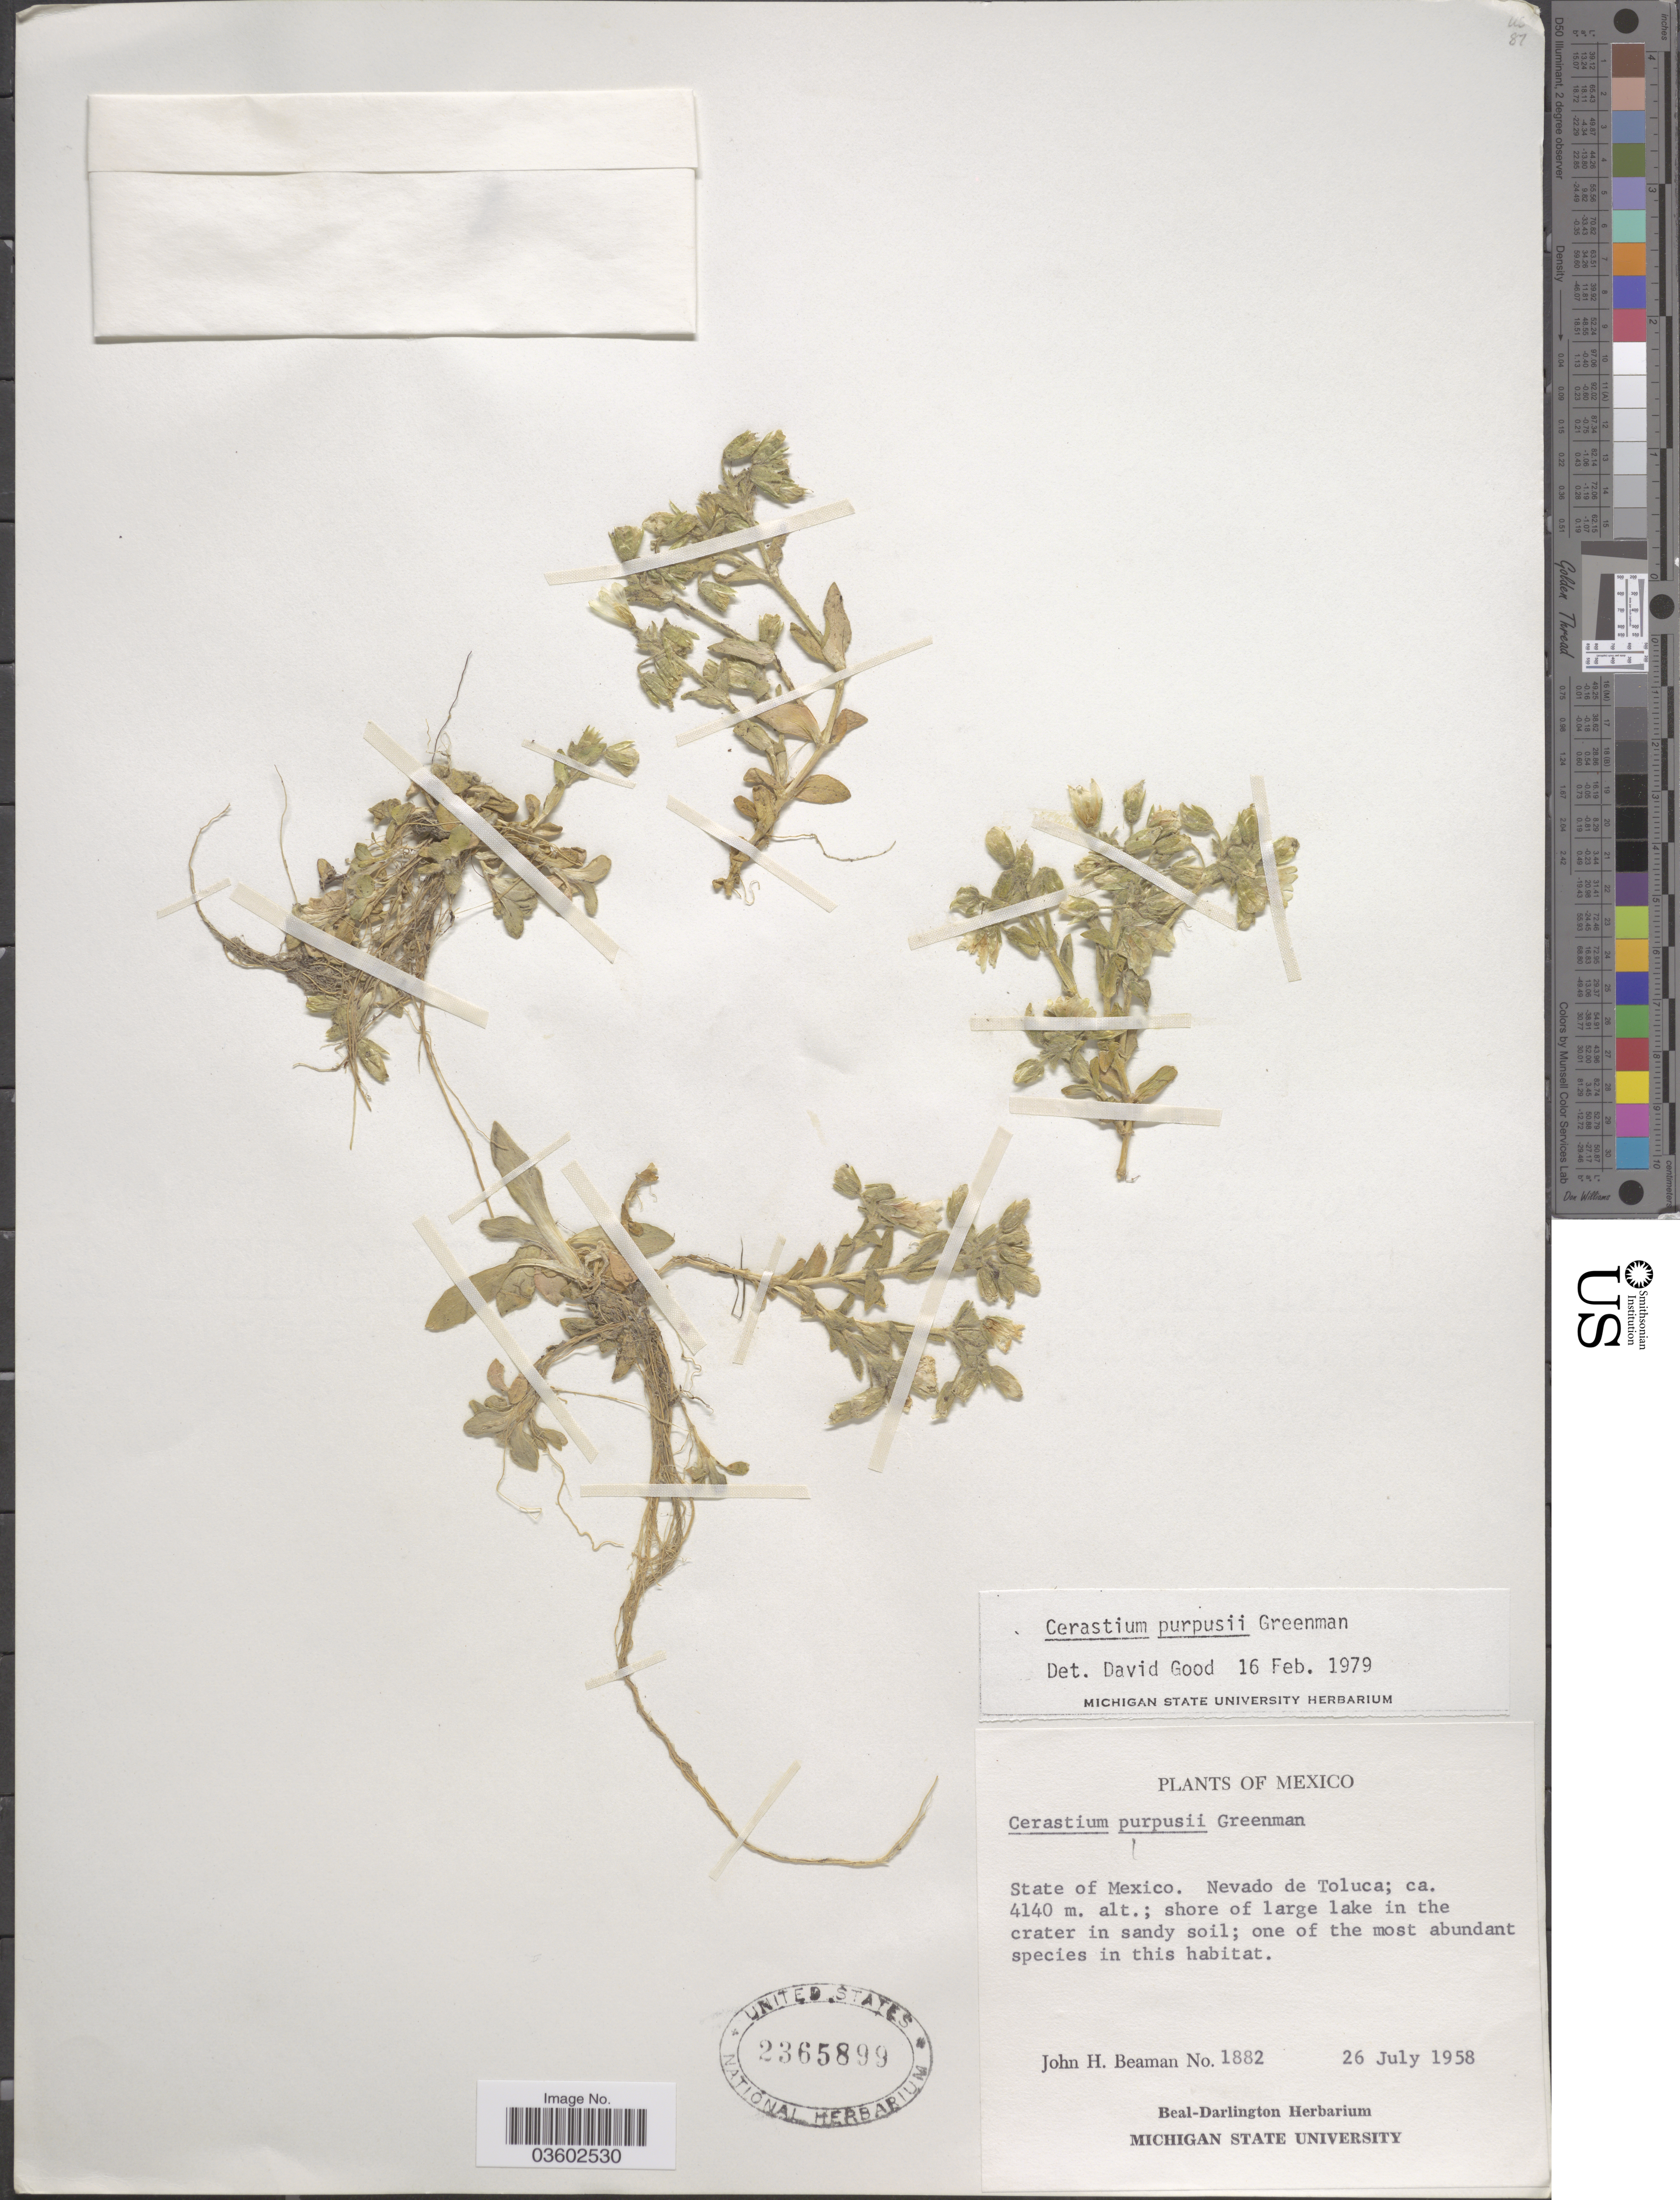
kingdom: Plantae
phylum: Tracheophyta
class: Magnoliopsida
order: Caryophyllales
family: Caryophyllaceae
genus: Cerastium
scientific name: Cerastium purpusi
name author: Greenm.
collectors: J. H. Beaman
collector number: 1882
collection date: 1958-07-26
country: Mexico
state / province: México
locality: Nevado de Toluca; shore of large lake in the crater in sandy soil.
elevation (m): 4140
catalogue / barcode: US 2365899